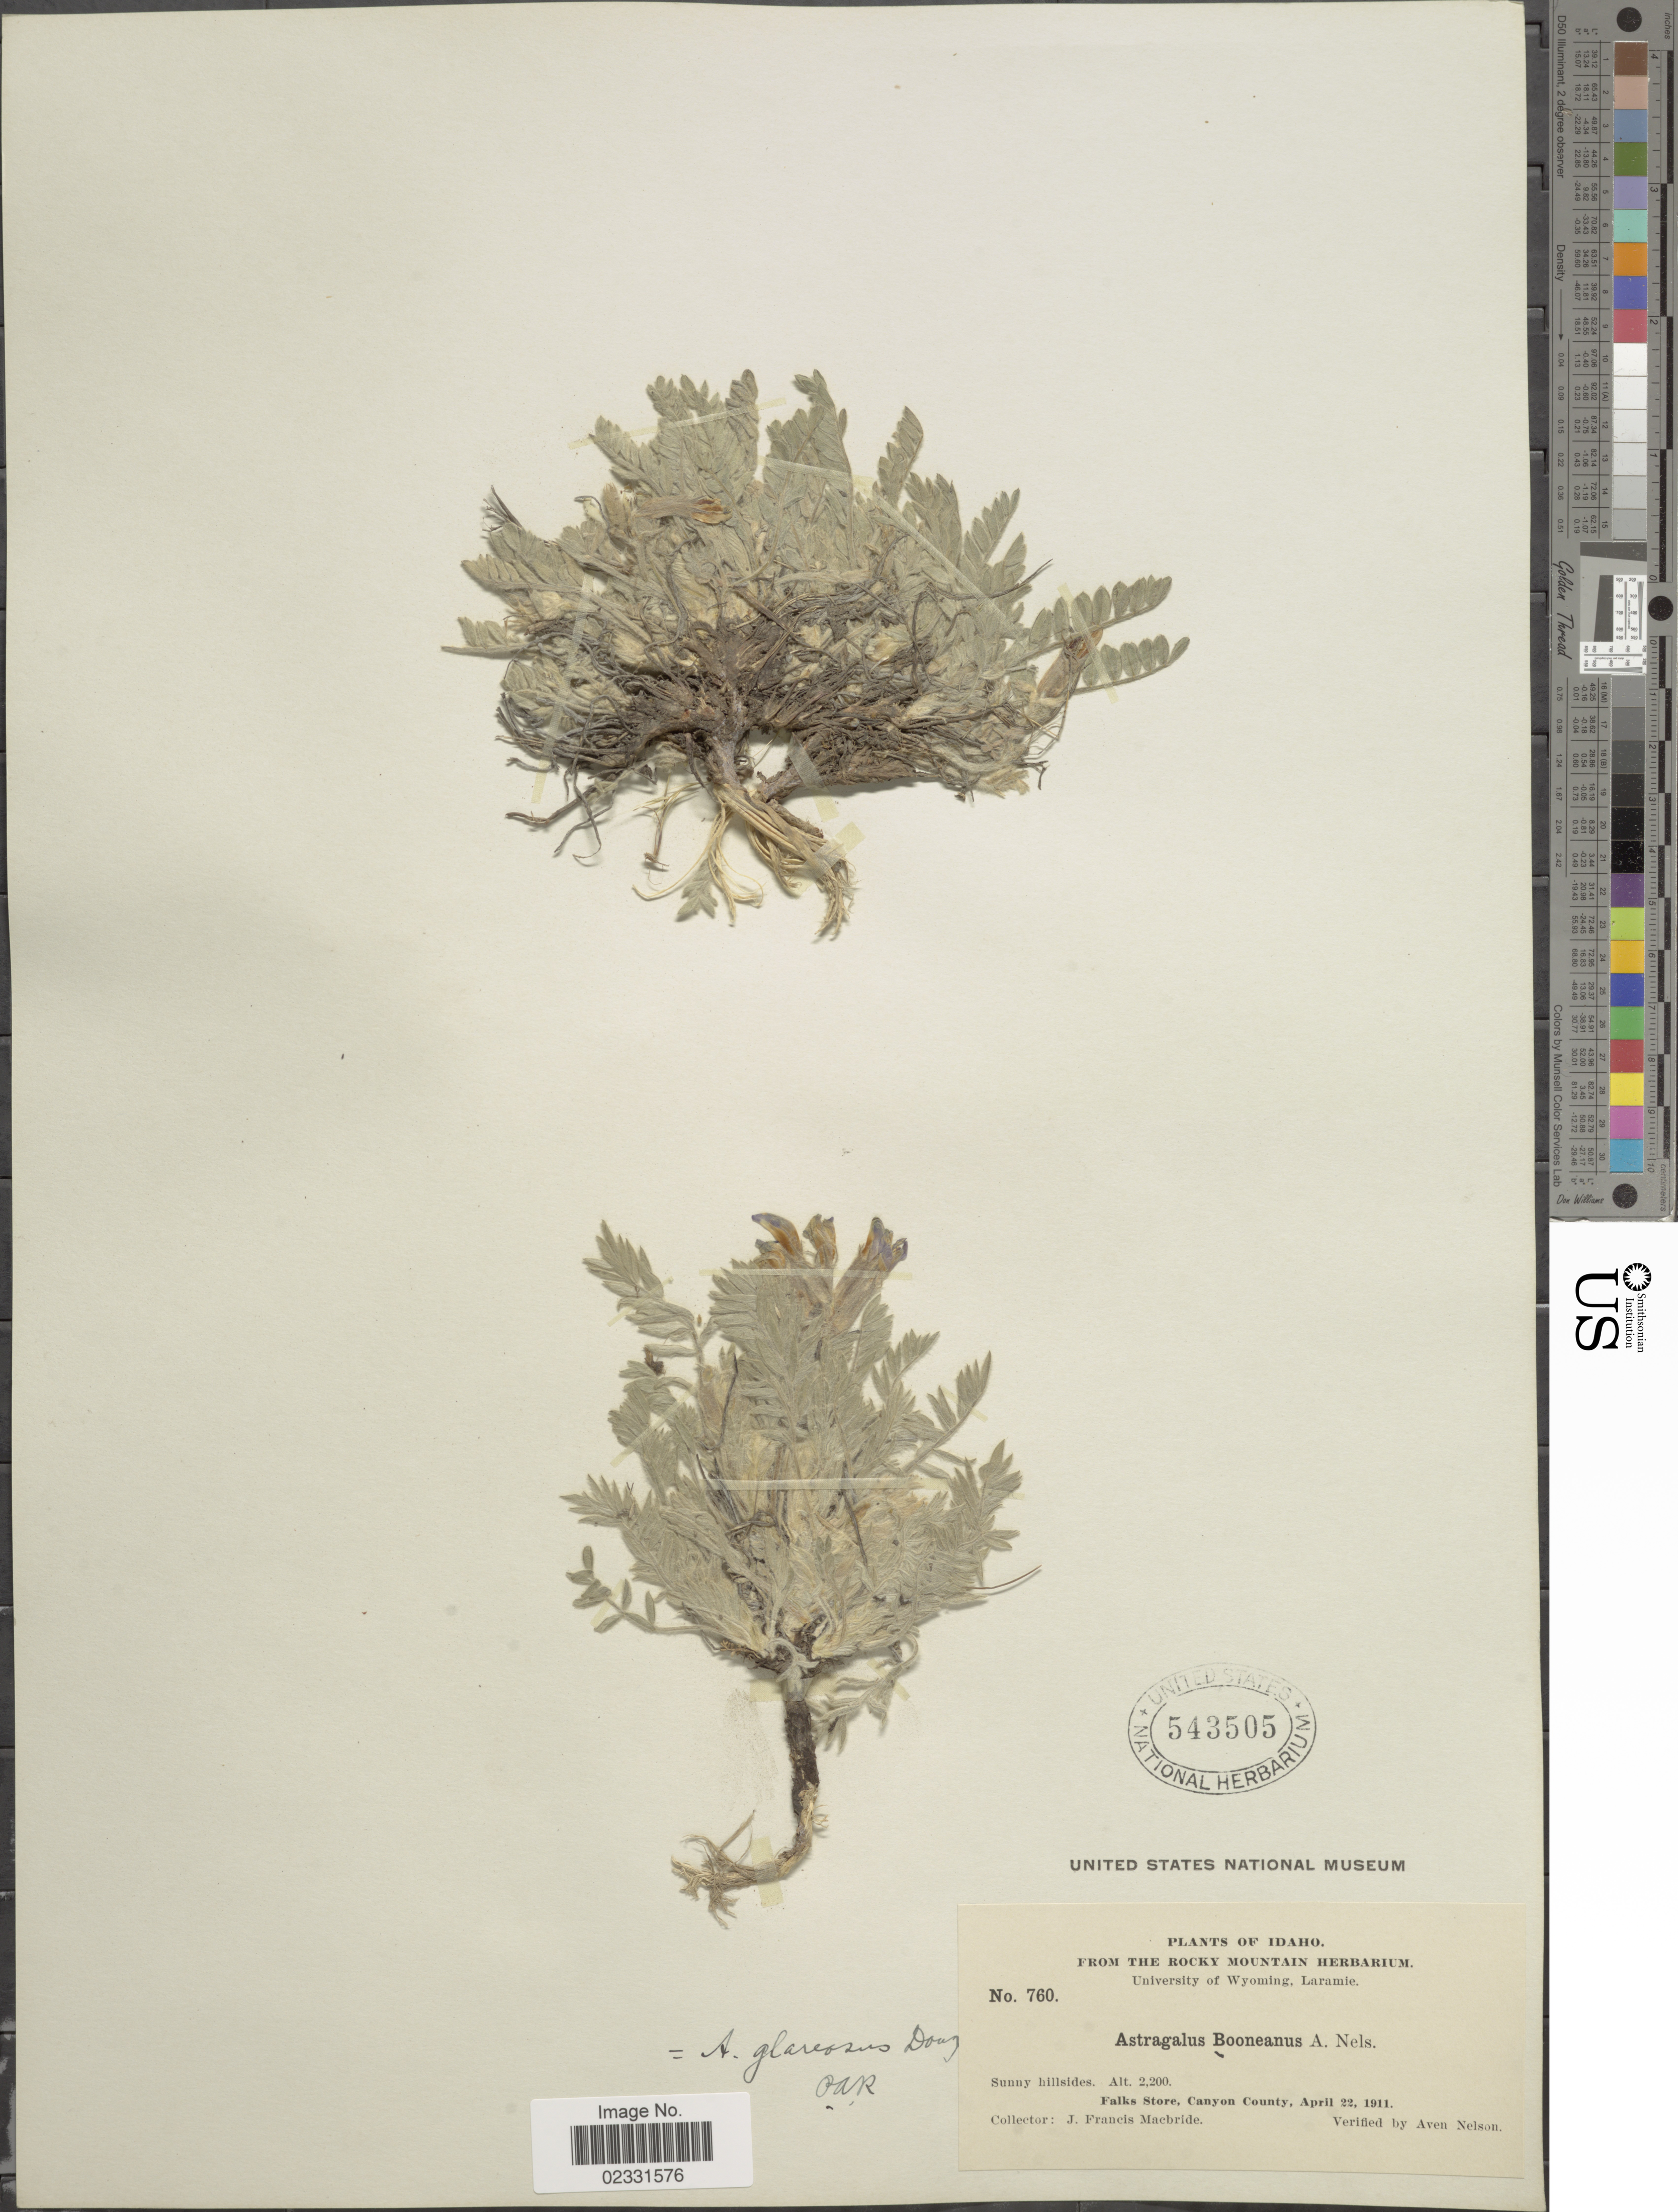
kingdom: Plantae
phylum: Tracheophyta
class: Magnoliopsida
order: Fabales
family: Fabaceae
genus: Astragalus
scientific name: Astragalus purshii var. glareosus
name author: (Douglas ex Hook.) Barneby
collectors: J. F. Macbride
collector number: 760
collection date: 1911-04-22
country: United States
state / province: Idaho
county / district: Canyon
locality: Falk Store, Canyon County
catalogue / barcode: US 543505